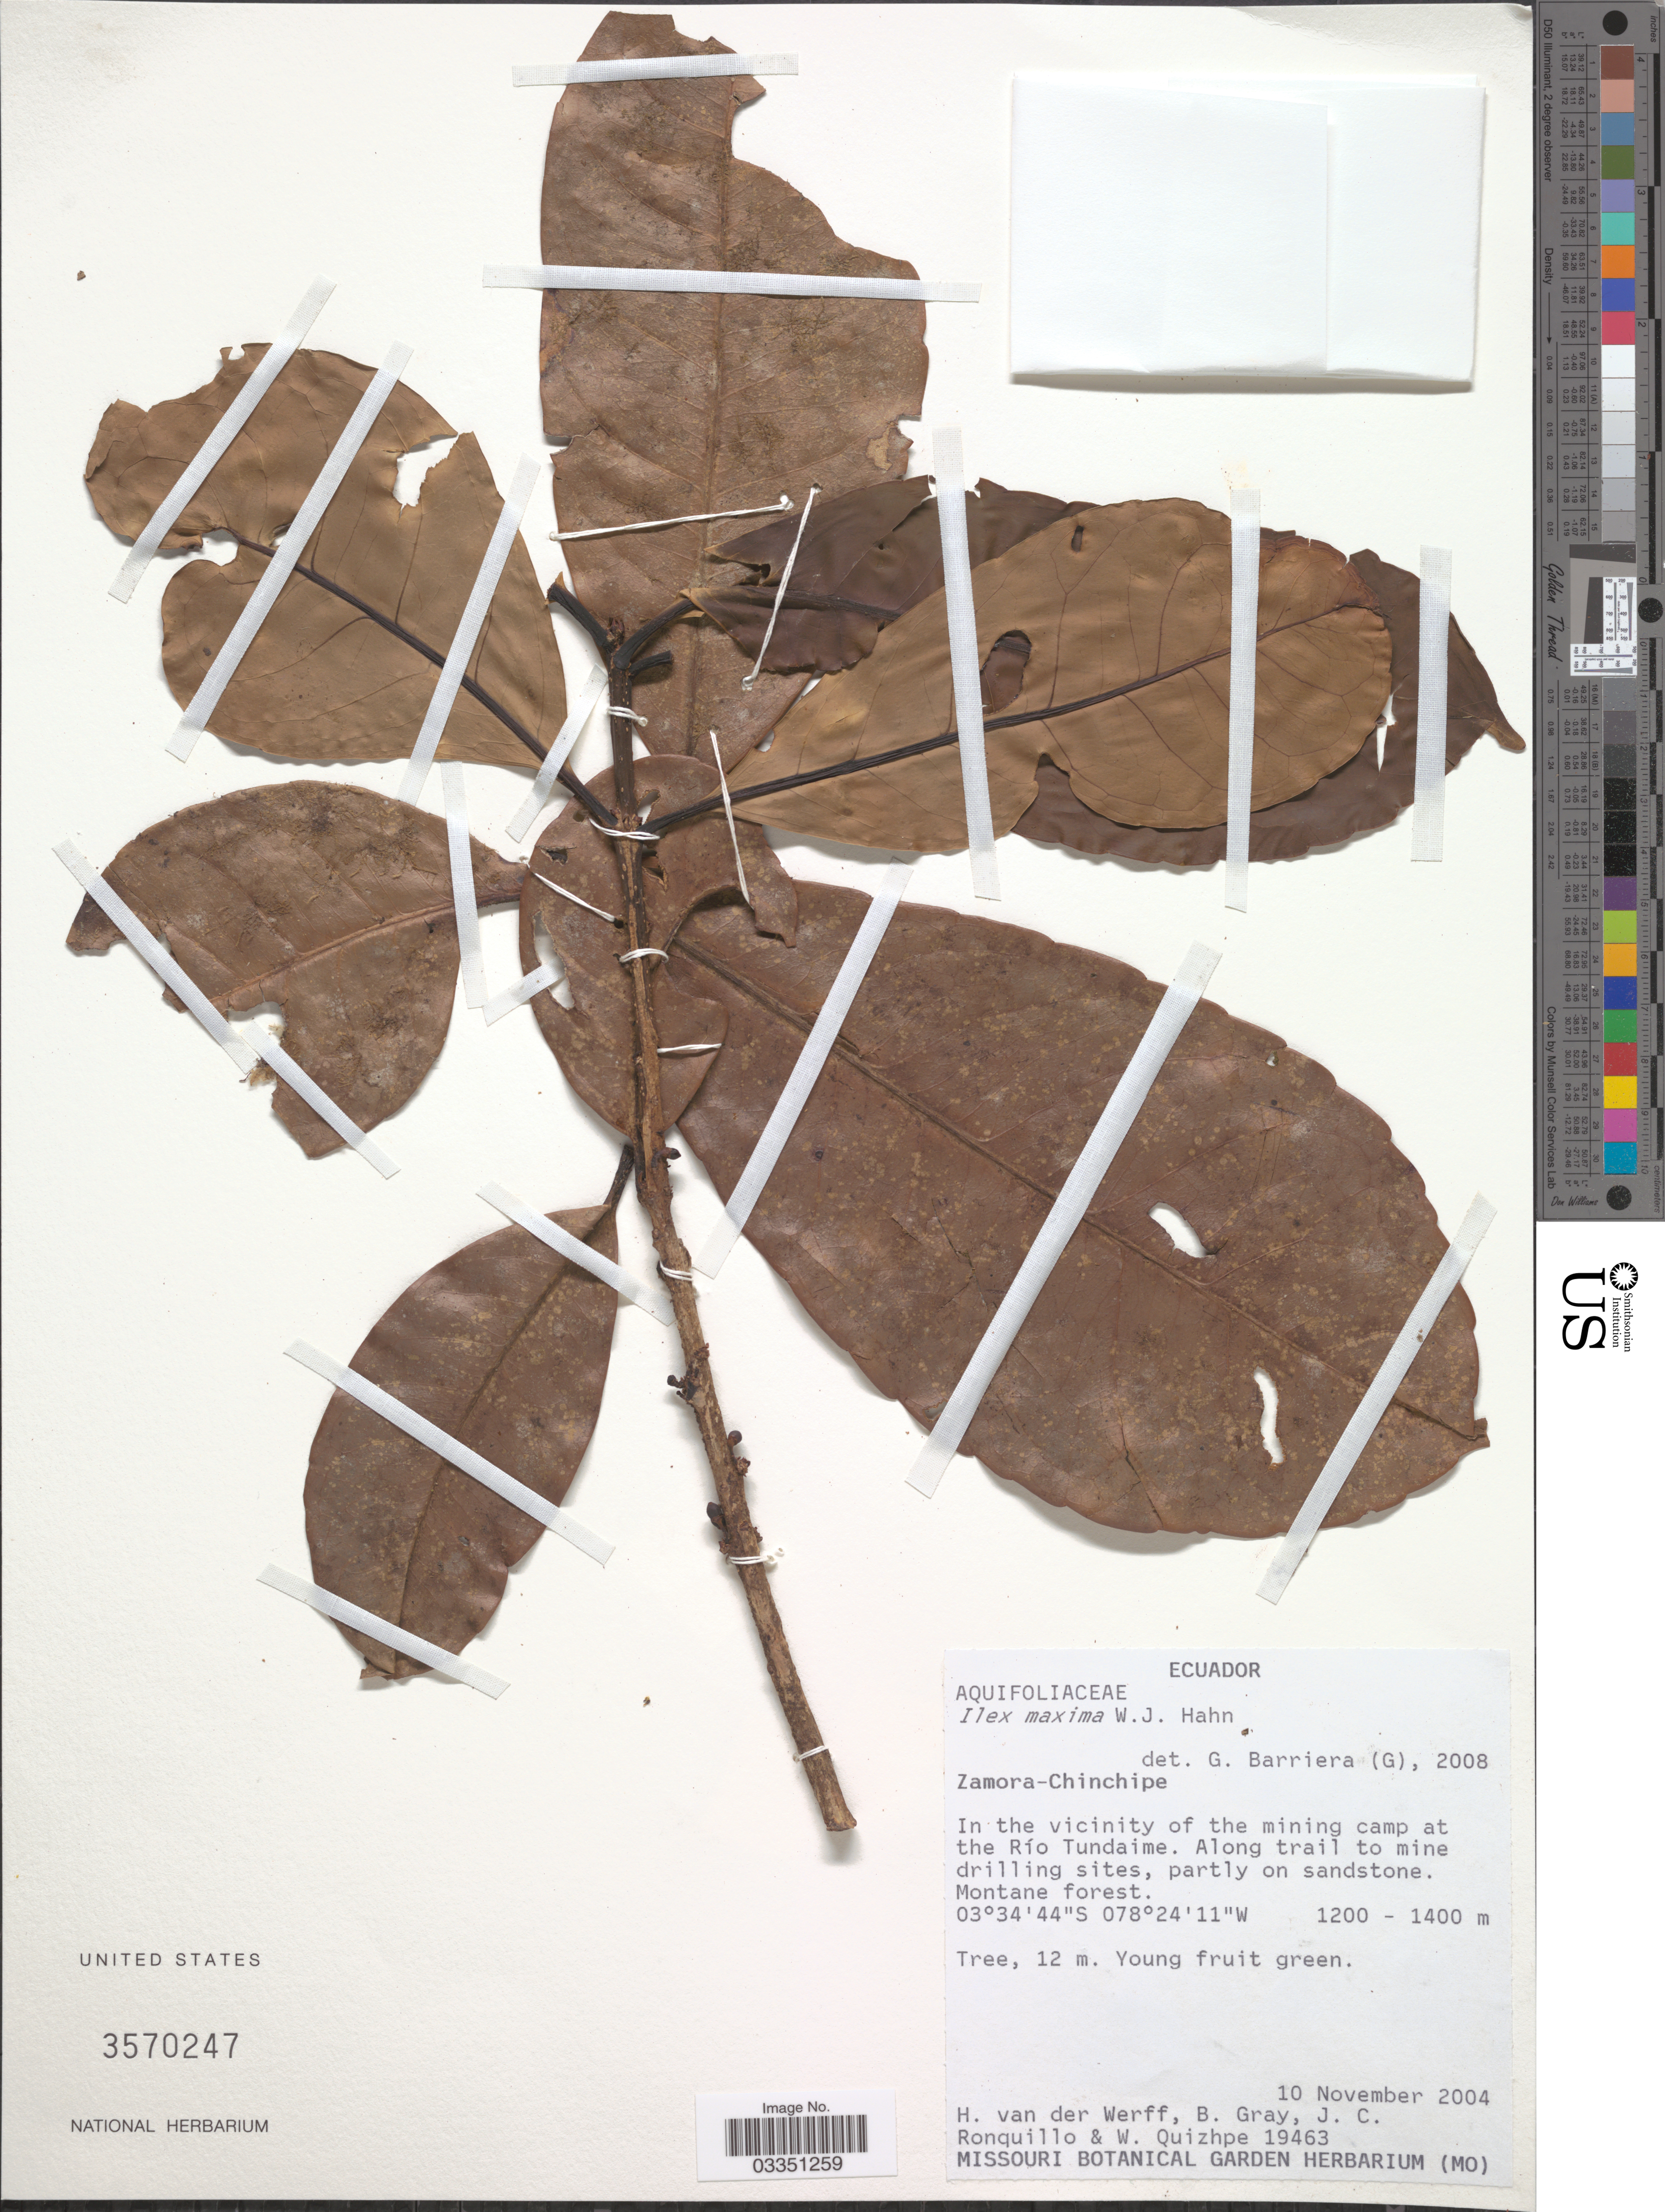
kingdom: Plantae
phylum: Tracheophyta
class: Magnoliopsida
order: Aquifoliales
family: Aquifoliaceae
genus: Ilex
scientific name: Ilex maxima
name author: W.J. Hahn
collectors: H. van der Werff, B. Gray, J. Ronquillo & W. Quizhpe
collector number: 19463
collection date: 2004-11-10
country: Ecuador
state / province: Zamora-Chinchipe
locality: In the vicinity of the mining camp at the Río Tundaime. Along trail to mine drilling sites, partly on sandstone.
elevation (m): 1200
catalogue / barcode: US 3570247